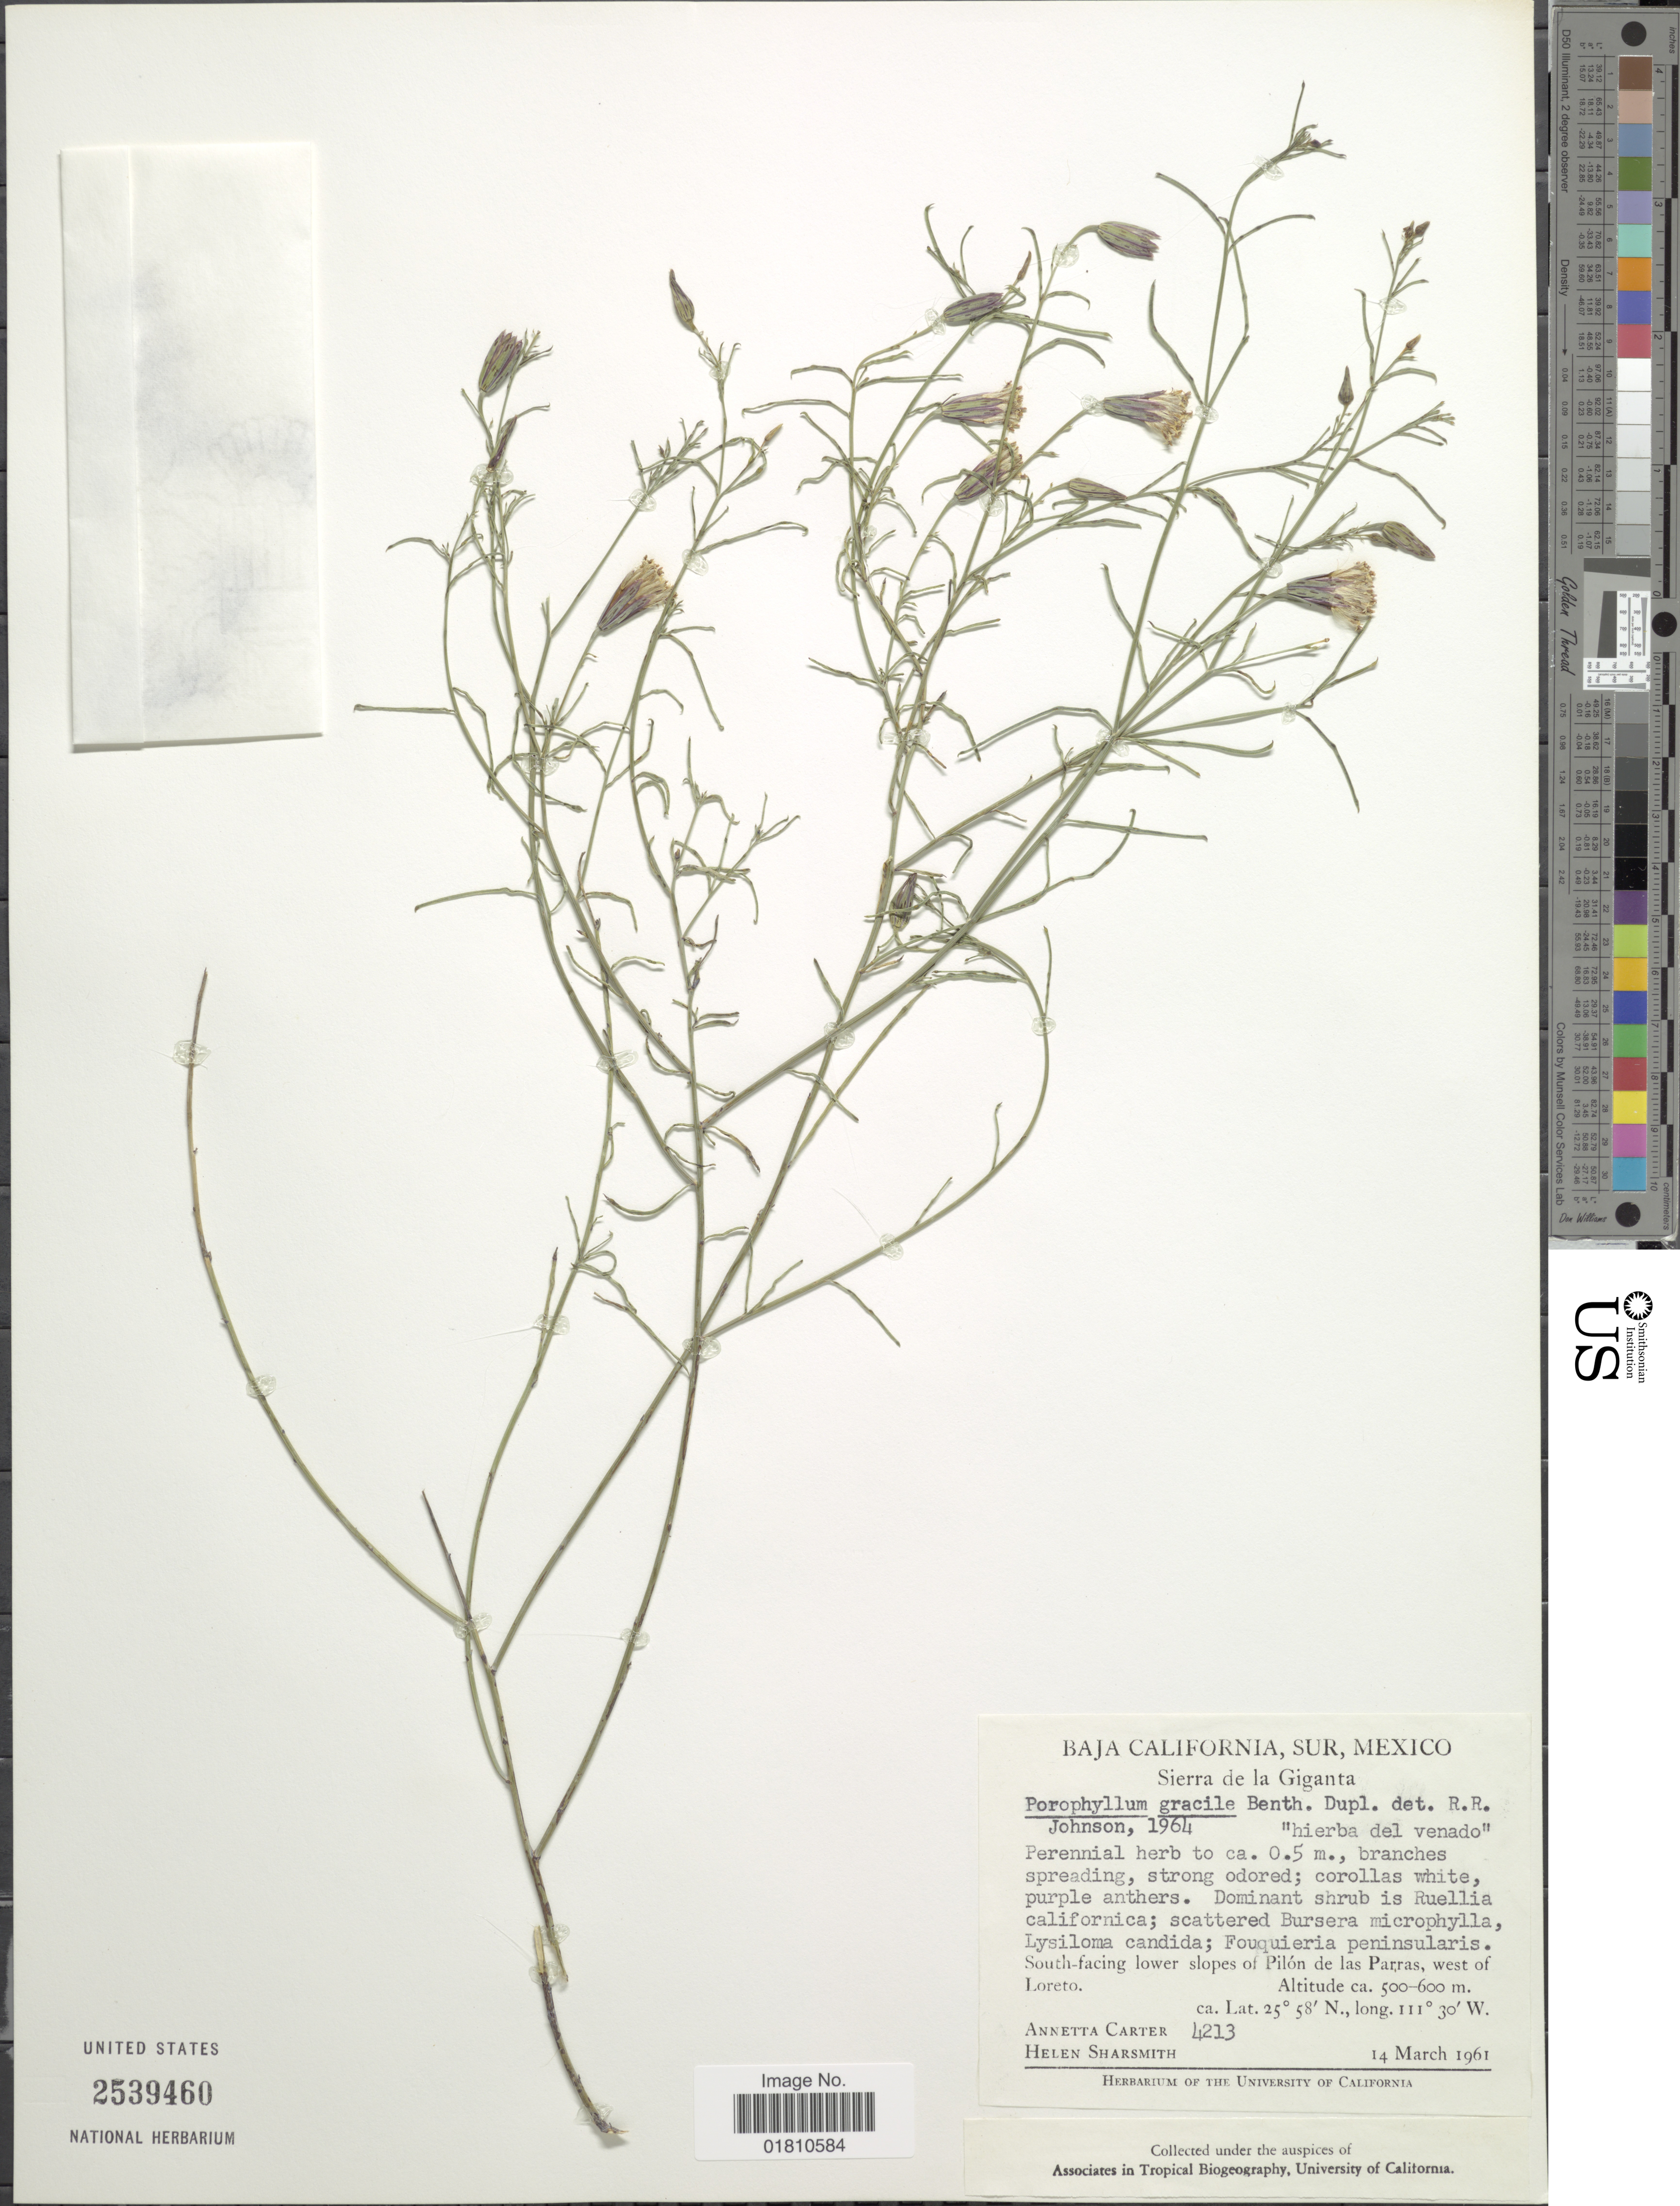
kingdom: Plantae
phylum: Tracheophyta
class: Magnoliopsida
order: Asterales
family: Asteraceae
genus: Porophyllum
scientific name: Porophyllum gracile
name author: Benth.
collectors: A. Carter & H. Sharsmith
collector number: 4213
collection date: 1961-03-14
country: Mexico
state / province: Baja California Sur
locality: Baja California, sur, Sierra de la Giganta, south-facing lower slopes of Pilon de las Parras, west of Loreto.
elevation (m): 500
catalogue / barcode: US 2539460